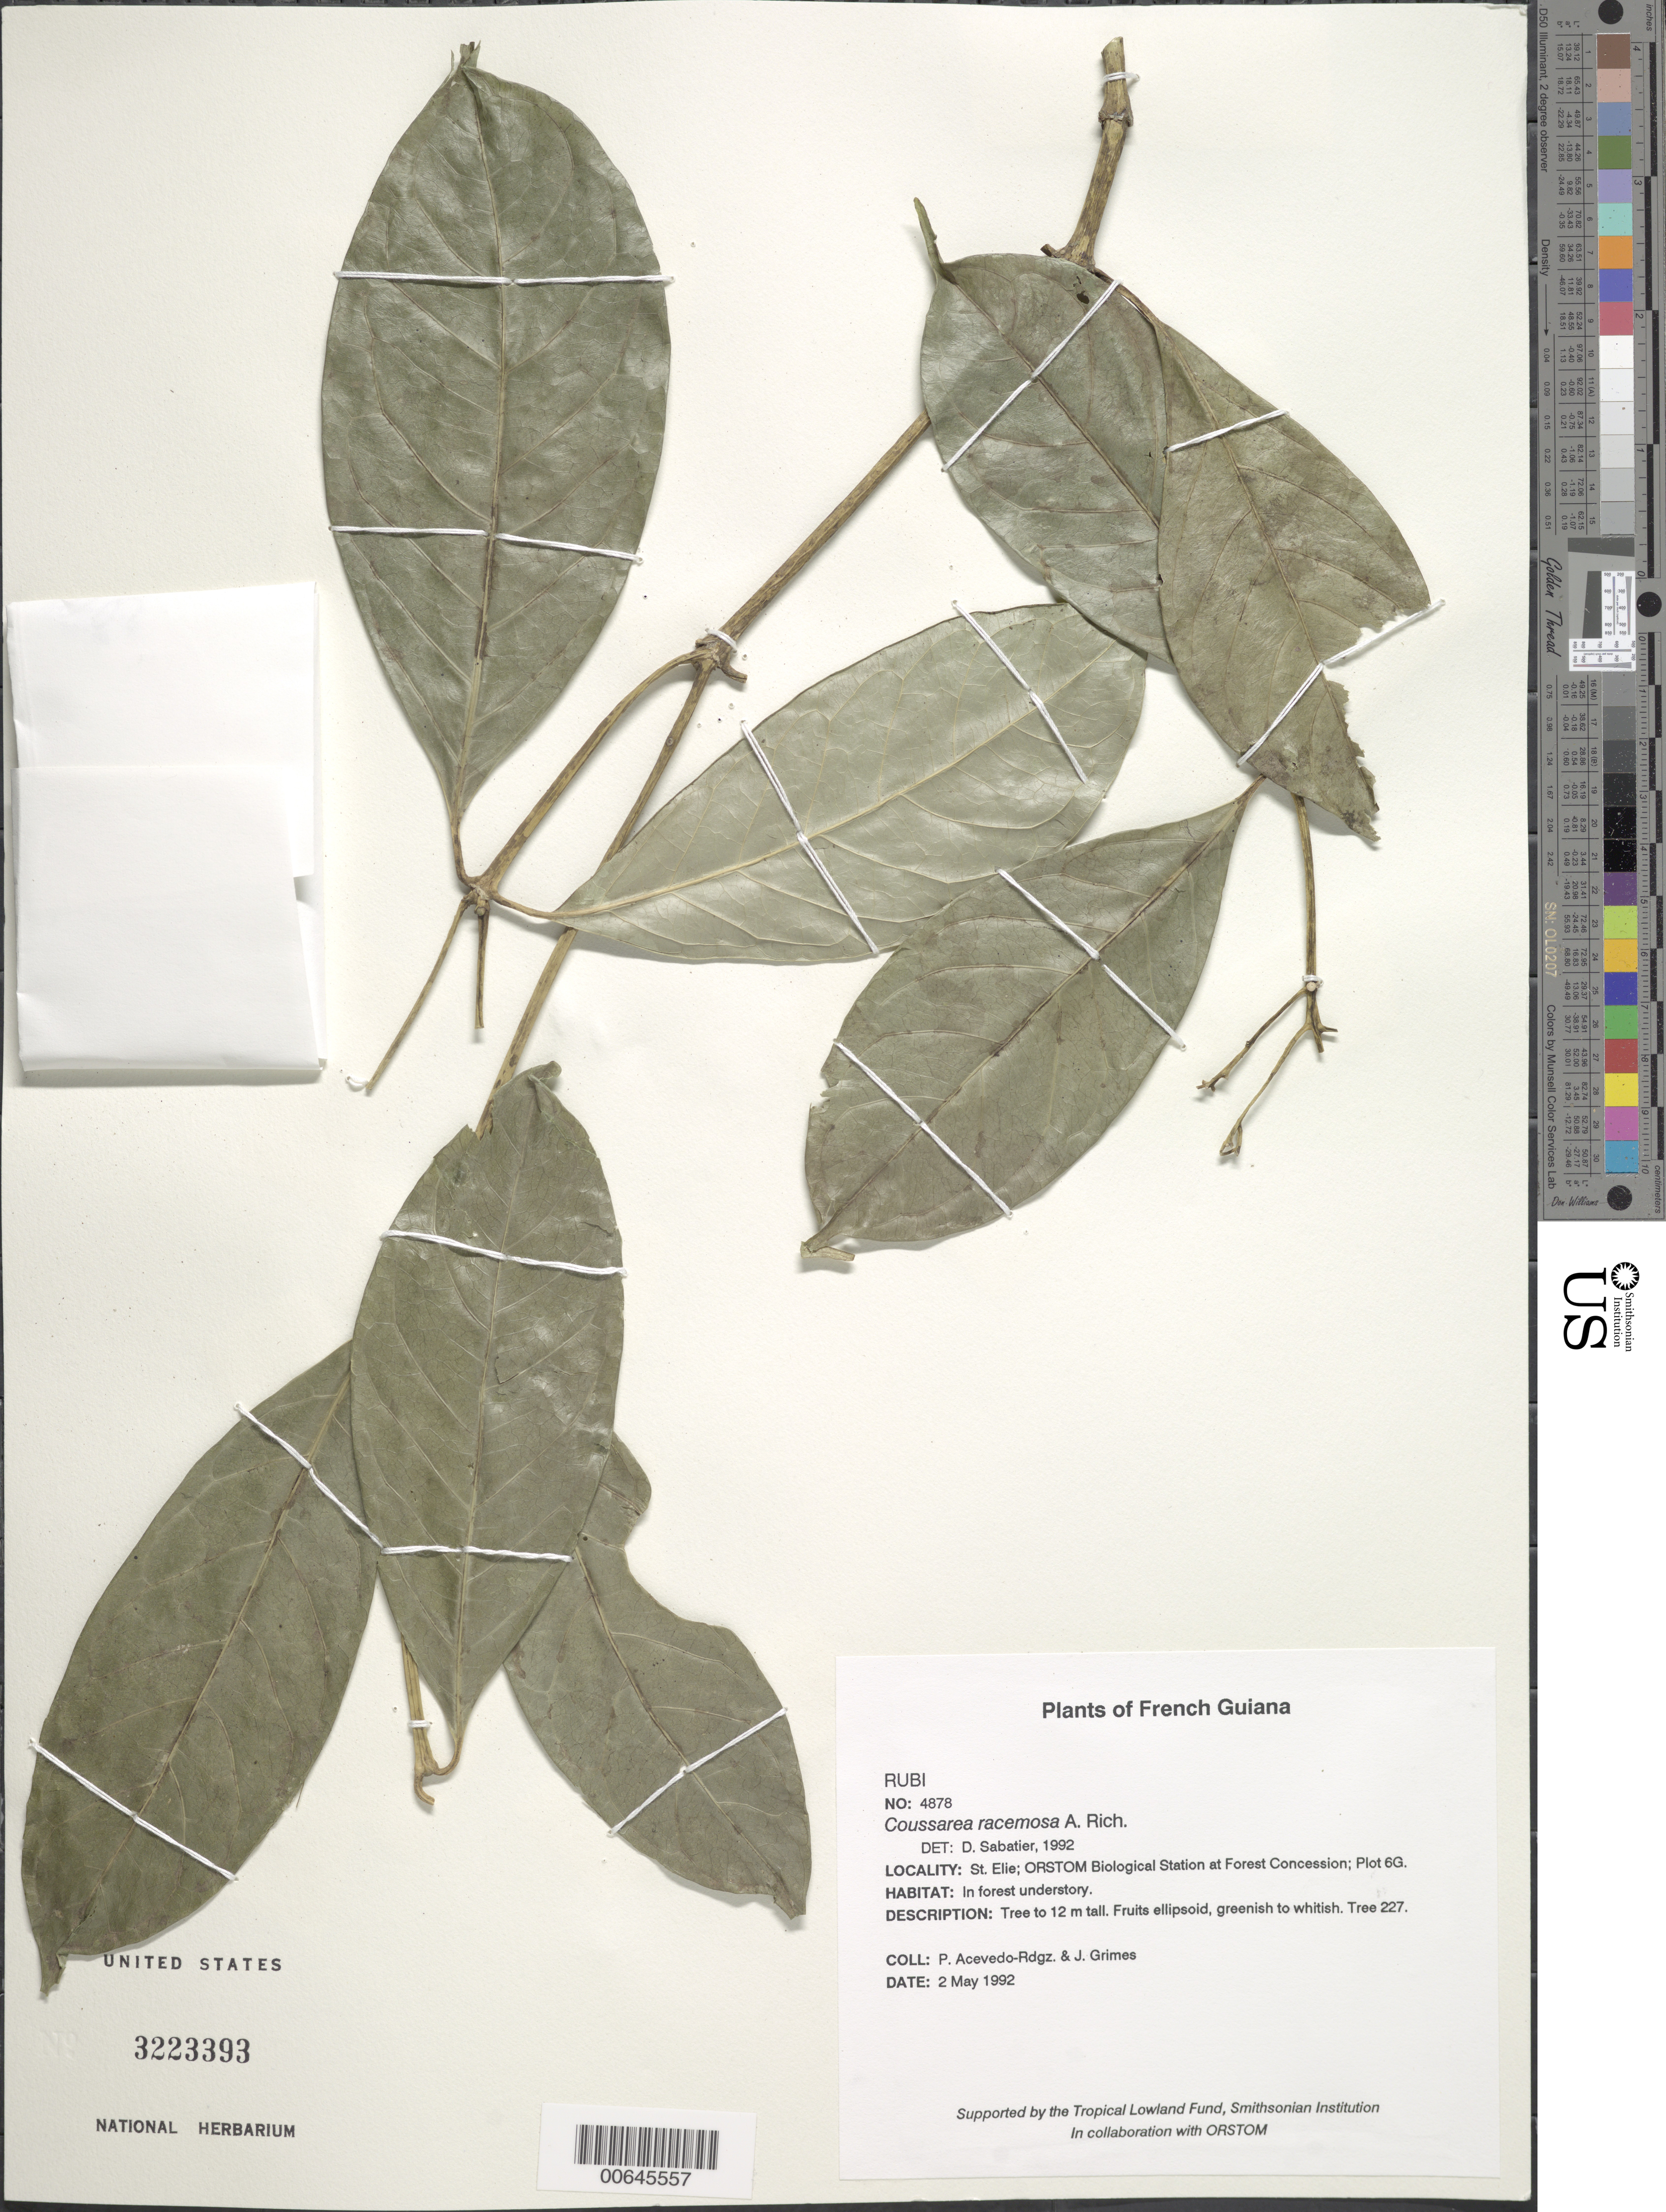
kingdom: Plantae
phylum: Tracheophyta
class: Magnoliopsida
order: Gentianales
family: Rubiaceae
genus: Coussarea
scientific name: Coussarea racemosa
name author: A. Rich.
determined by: Sabatier, D.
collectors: P. Acevedo-Rodr. & J. Grimes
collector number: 4878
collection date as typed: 02 May 1992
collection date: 1992-05-02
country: French Guiana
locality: St. Elie; ORSTOM Biological Station at Forest Concession; Plot 6G.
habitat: In forest understory.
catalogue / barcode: US 3223393